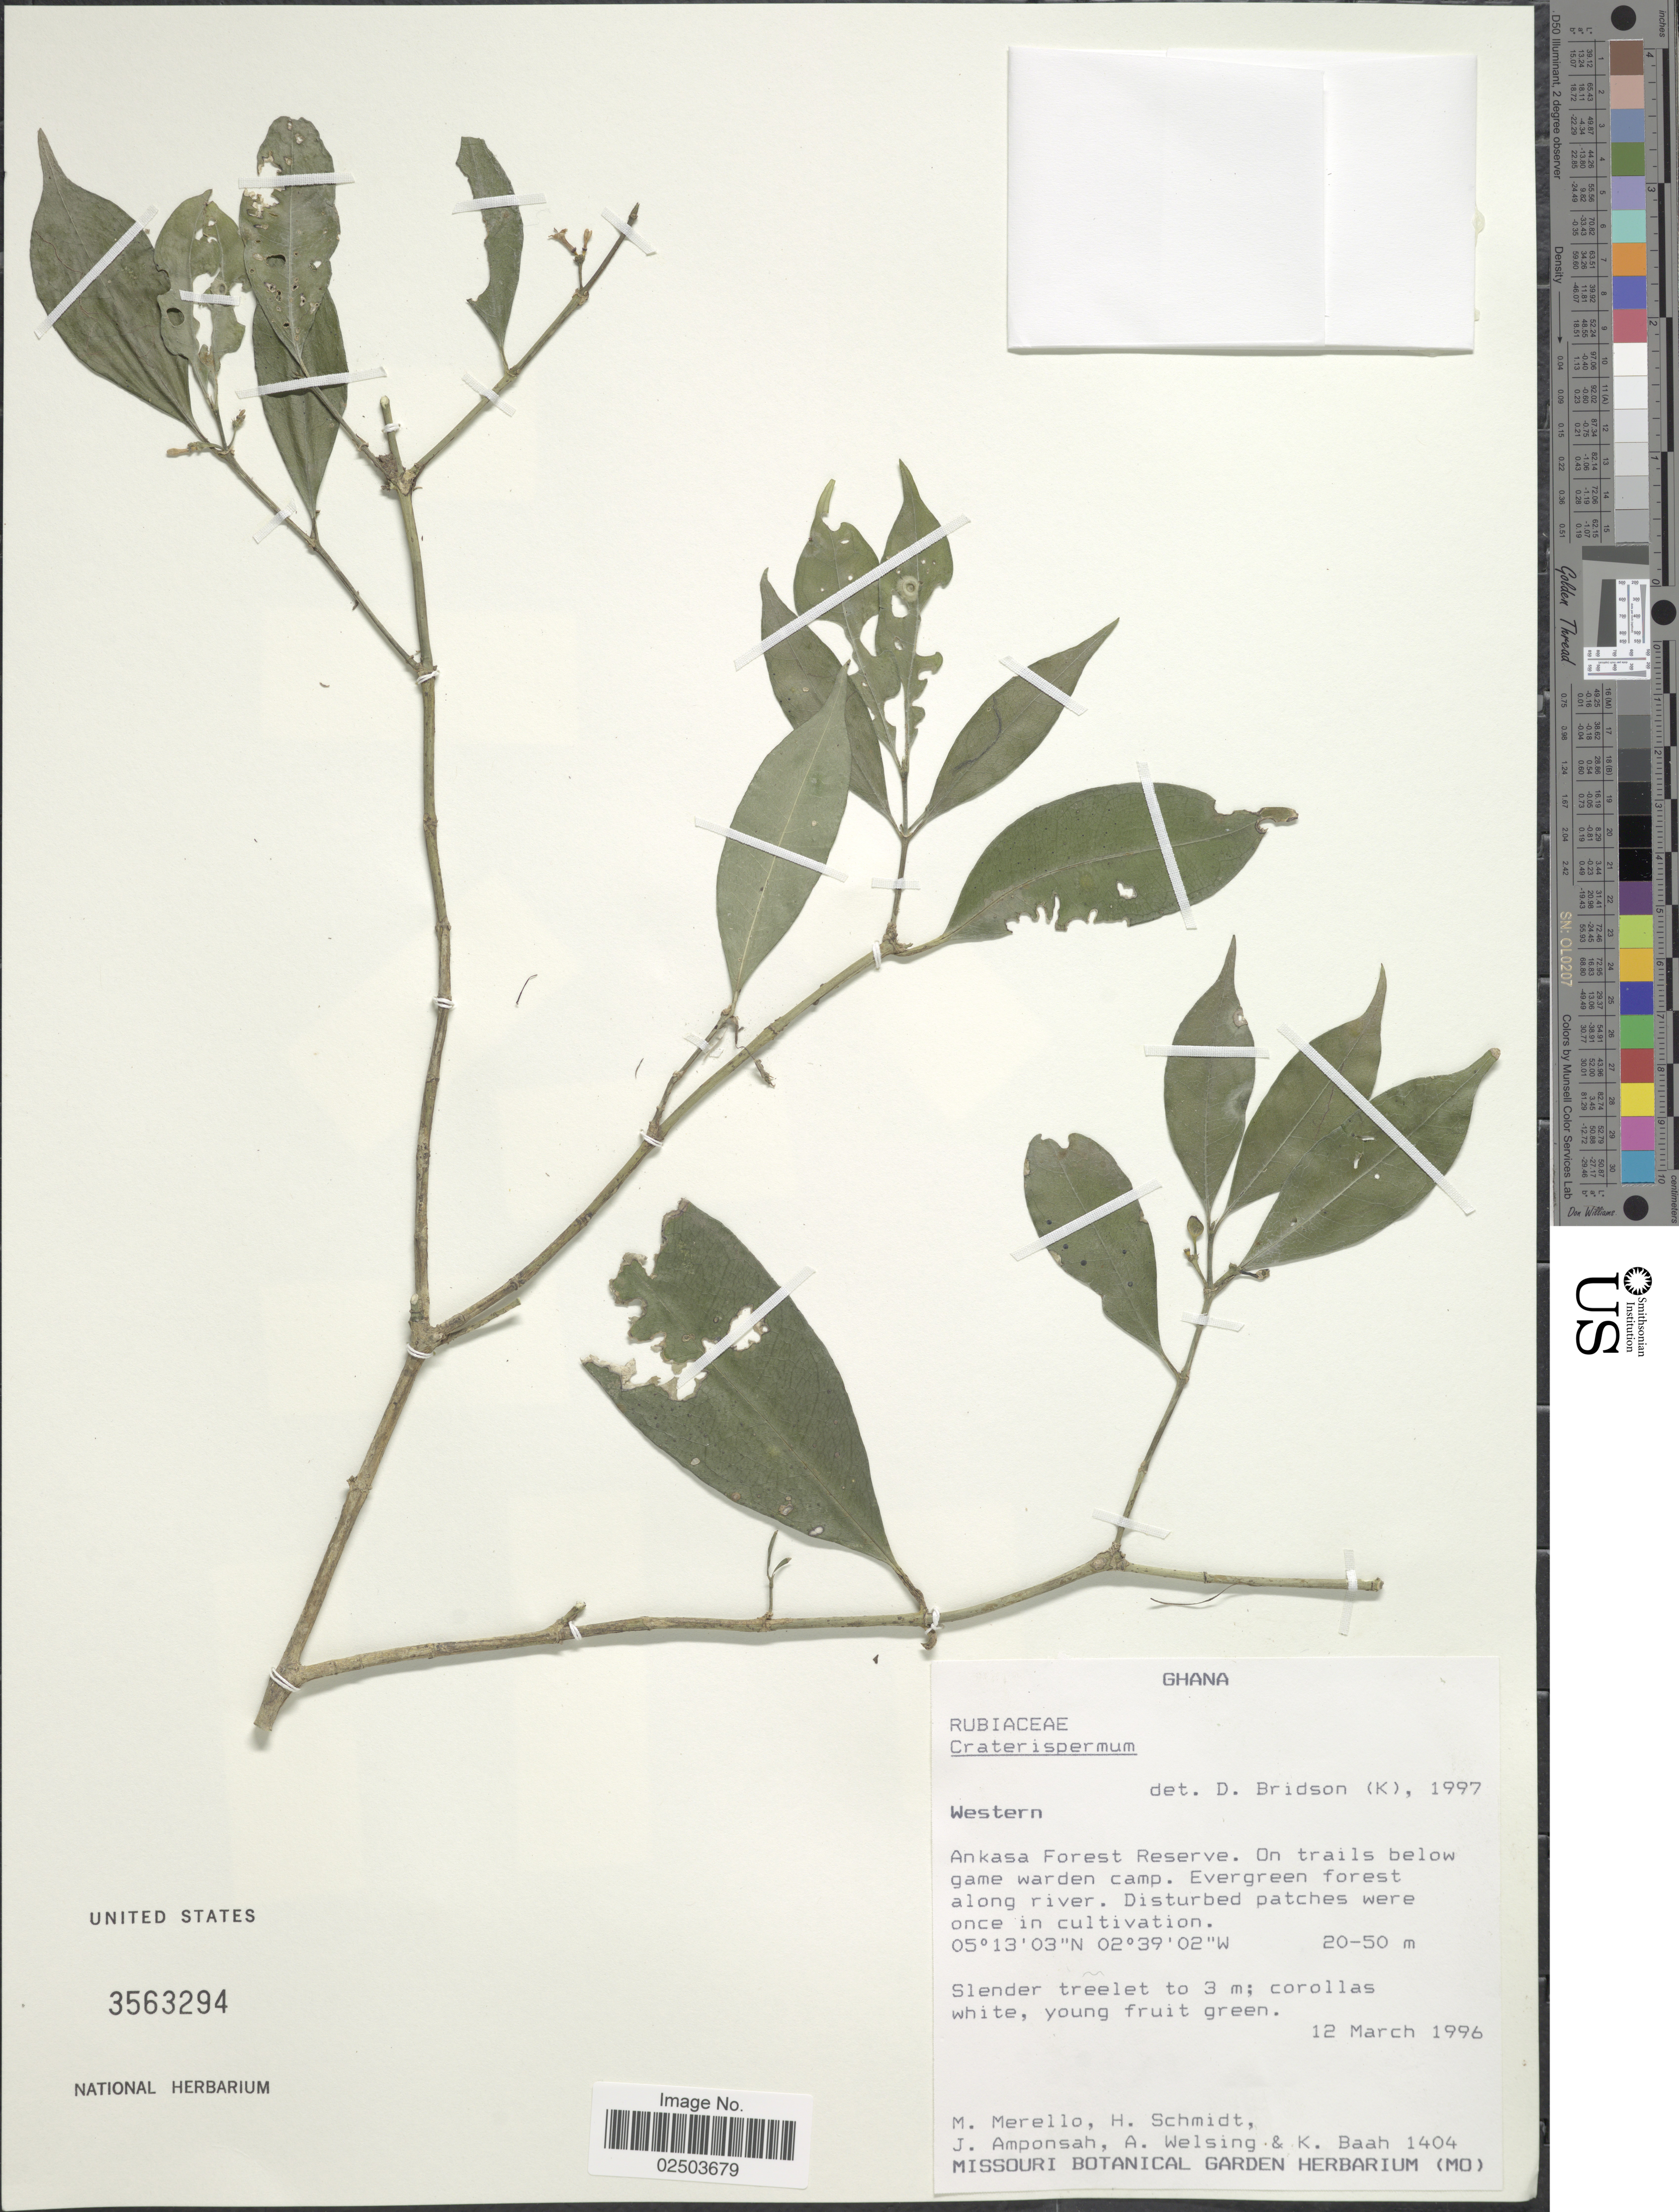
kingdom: Plantae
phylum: Tracheophyta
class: Magnoliopsida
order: Gentianales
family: Rubiaceae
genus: Craterispermum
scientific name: Craterispermum sp.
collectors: M. Merello, H. Schmidt, J. Amponsa, A. Welsing & K. Baah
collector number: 1404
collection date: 1996-03-12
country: Ghana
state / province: Western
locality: Ankasa Forest Reserve. On trails below game warden camp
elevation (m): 20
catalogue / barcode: US 3563294